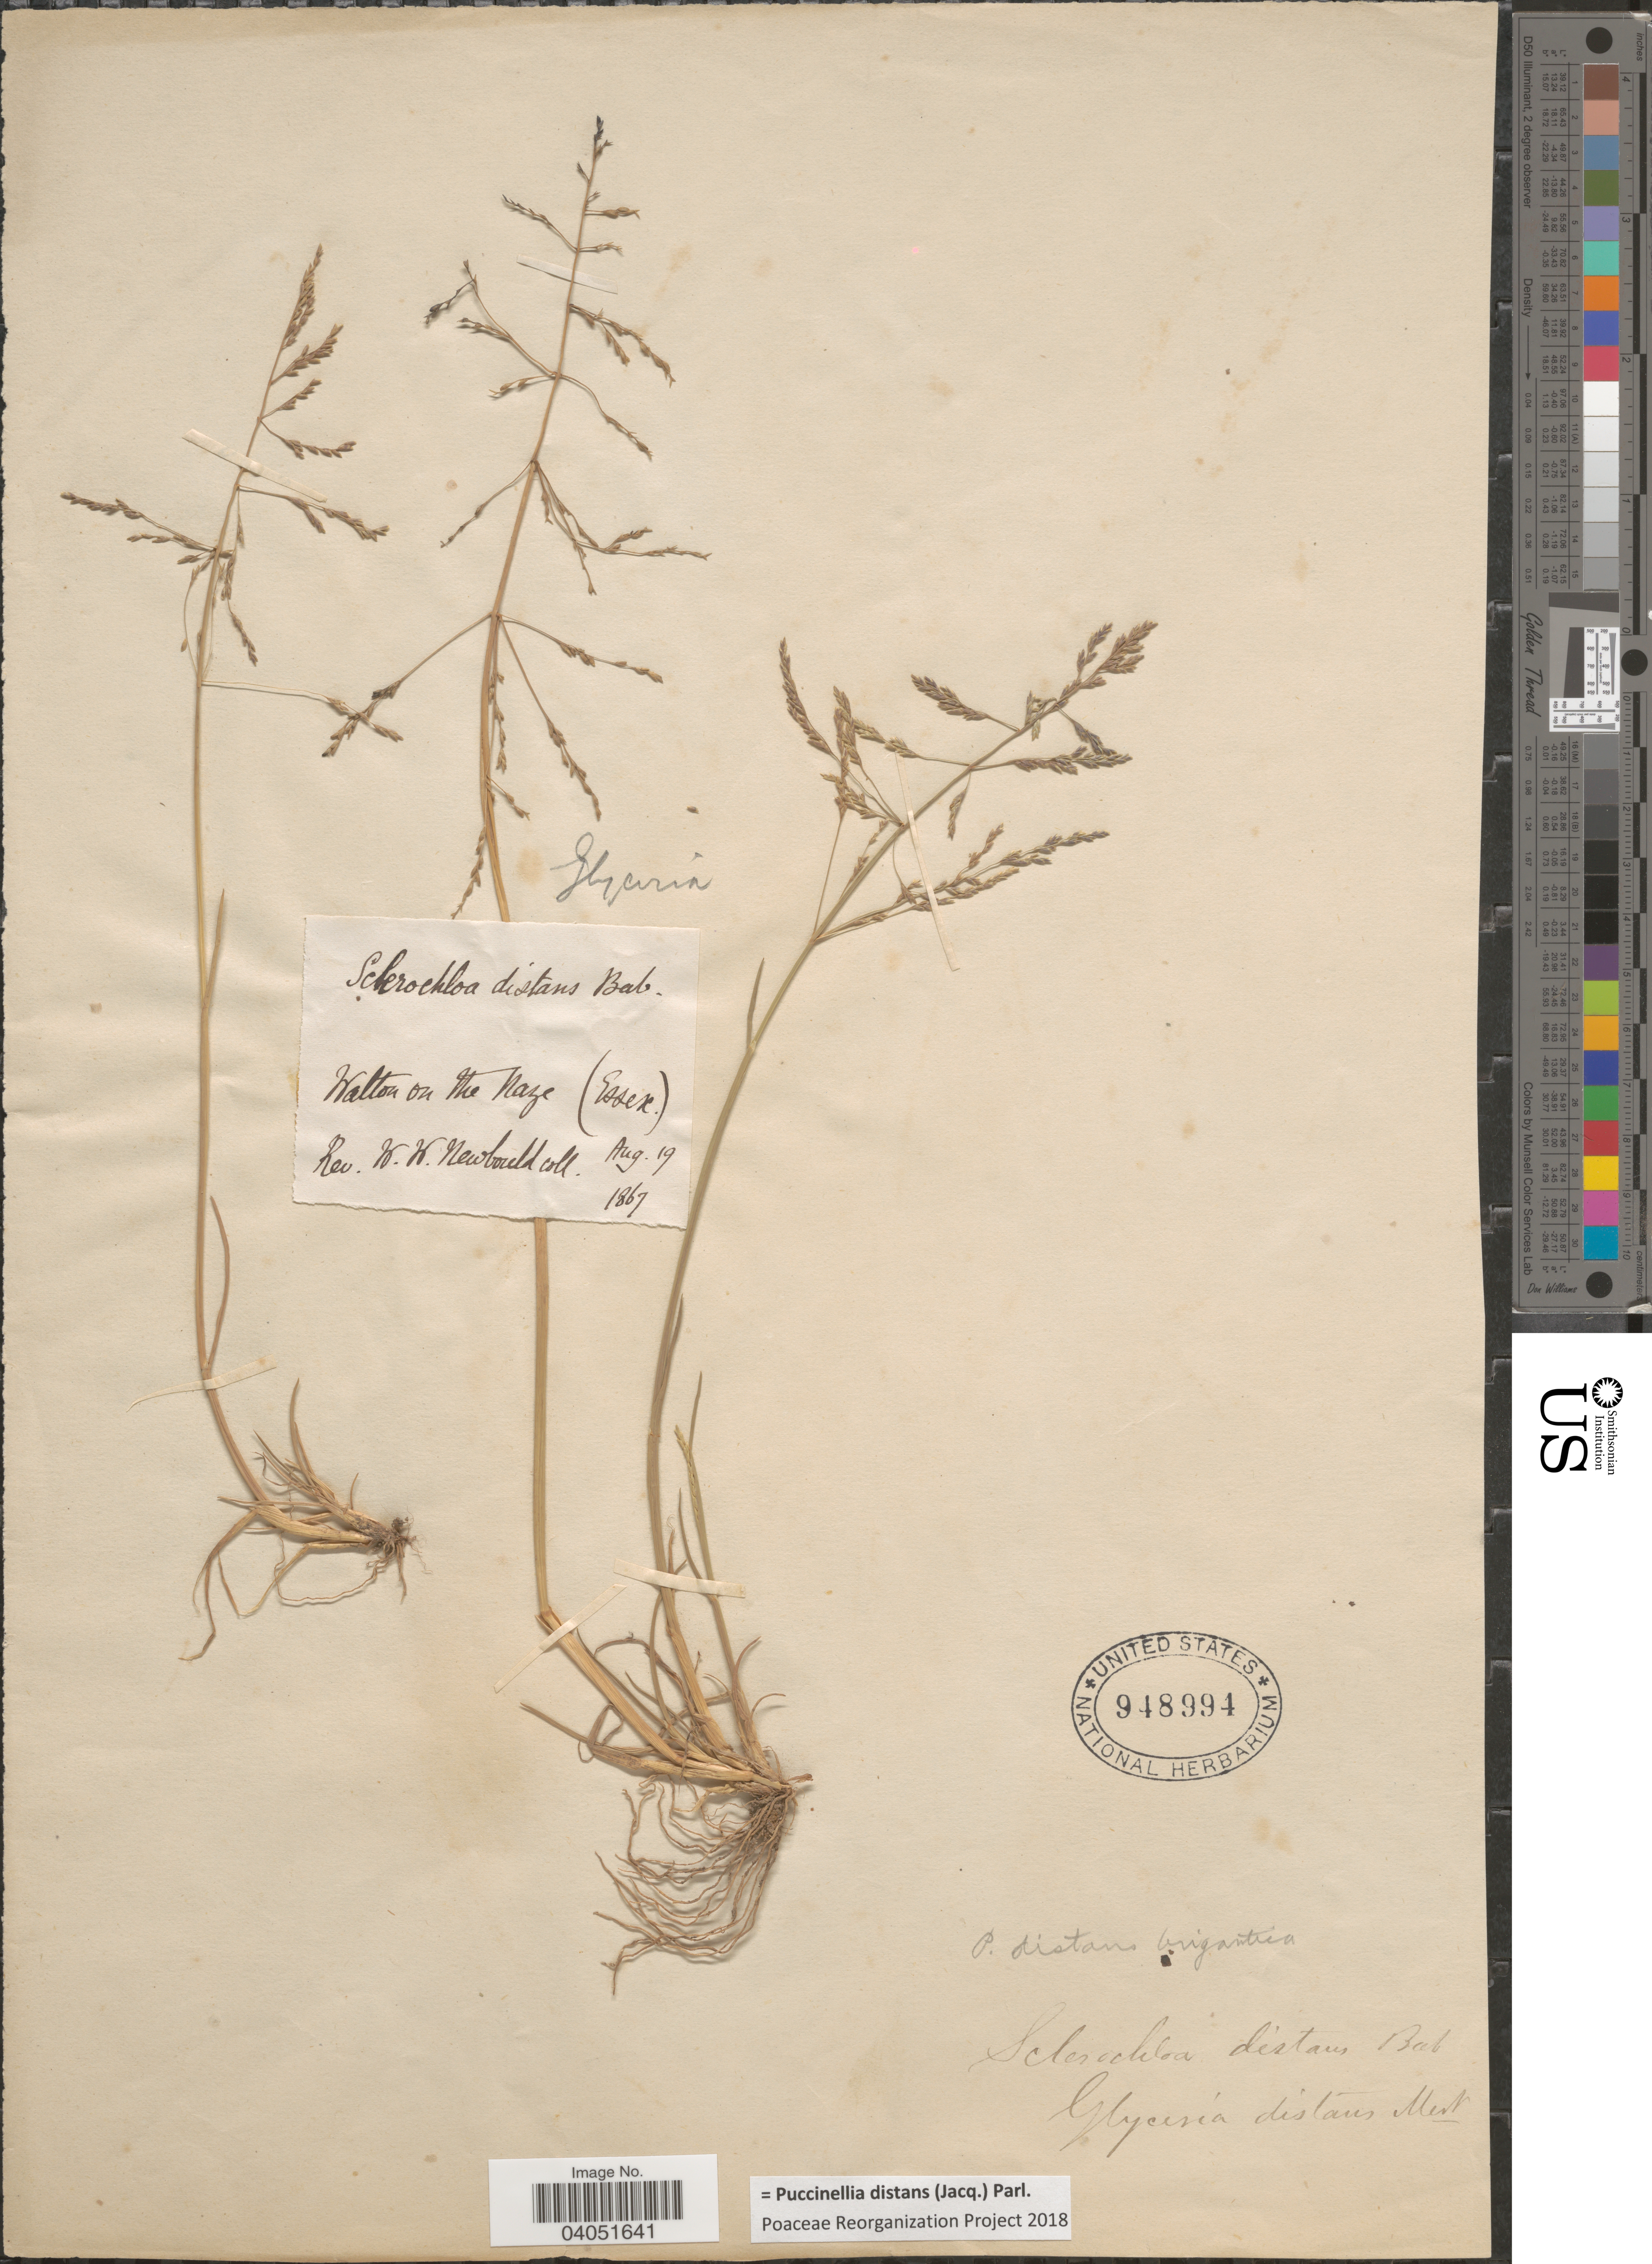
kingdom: Plantae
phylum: Tracheophyta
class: Liliopsida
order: Poales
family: Poaceae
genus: Puccinellia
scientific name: Puccinellia distans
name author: (Jacq.) Parl.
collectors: W. Newbould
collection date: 1867-08-19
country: United Kingdom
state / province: England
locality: Walton on the Naze (Essex.).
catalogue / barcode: US 948994